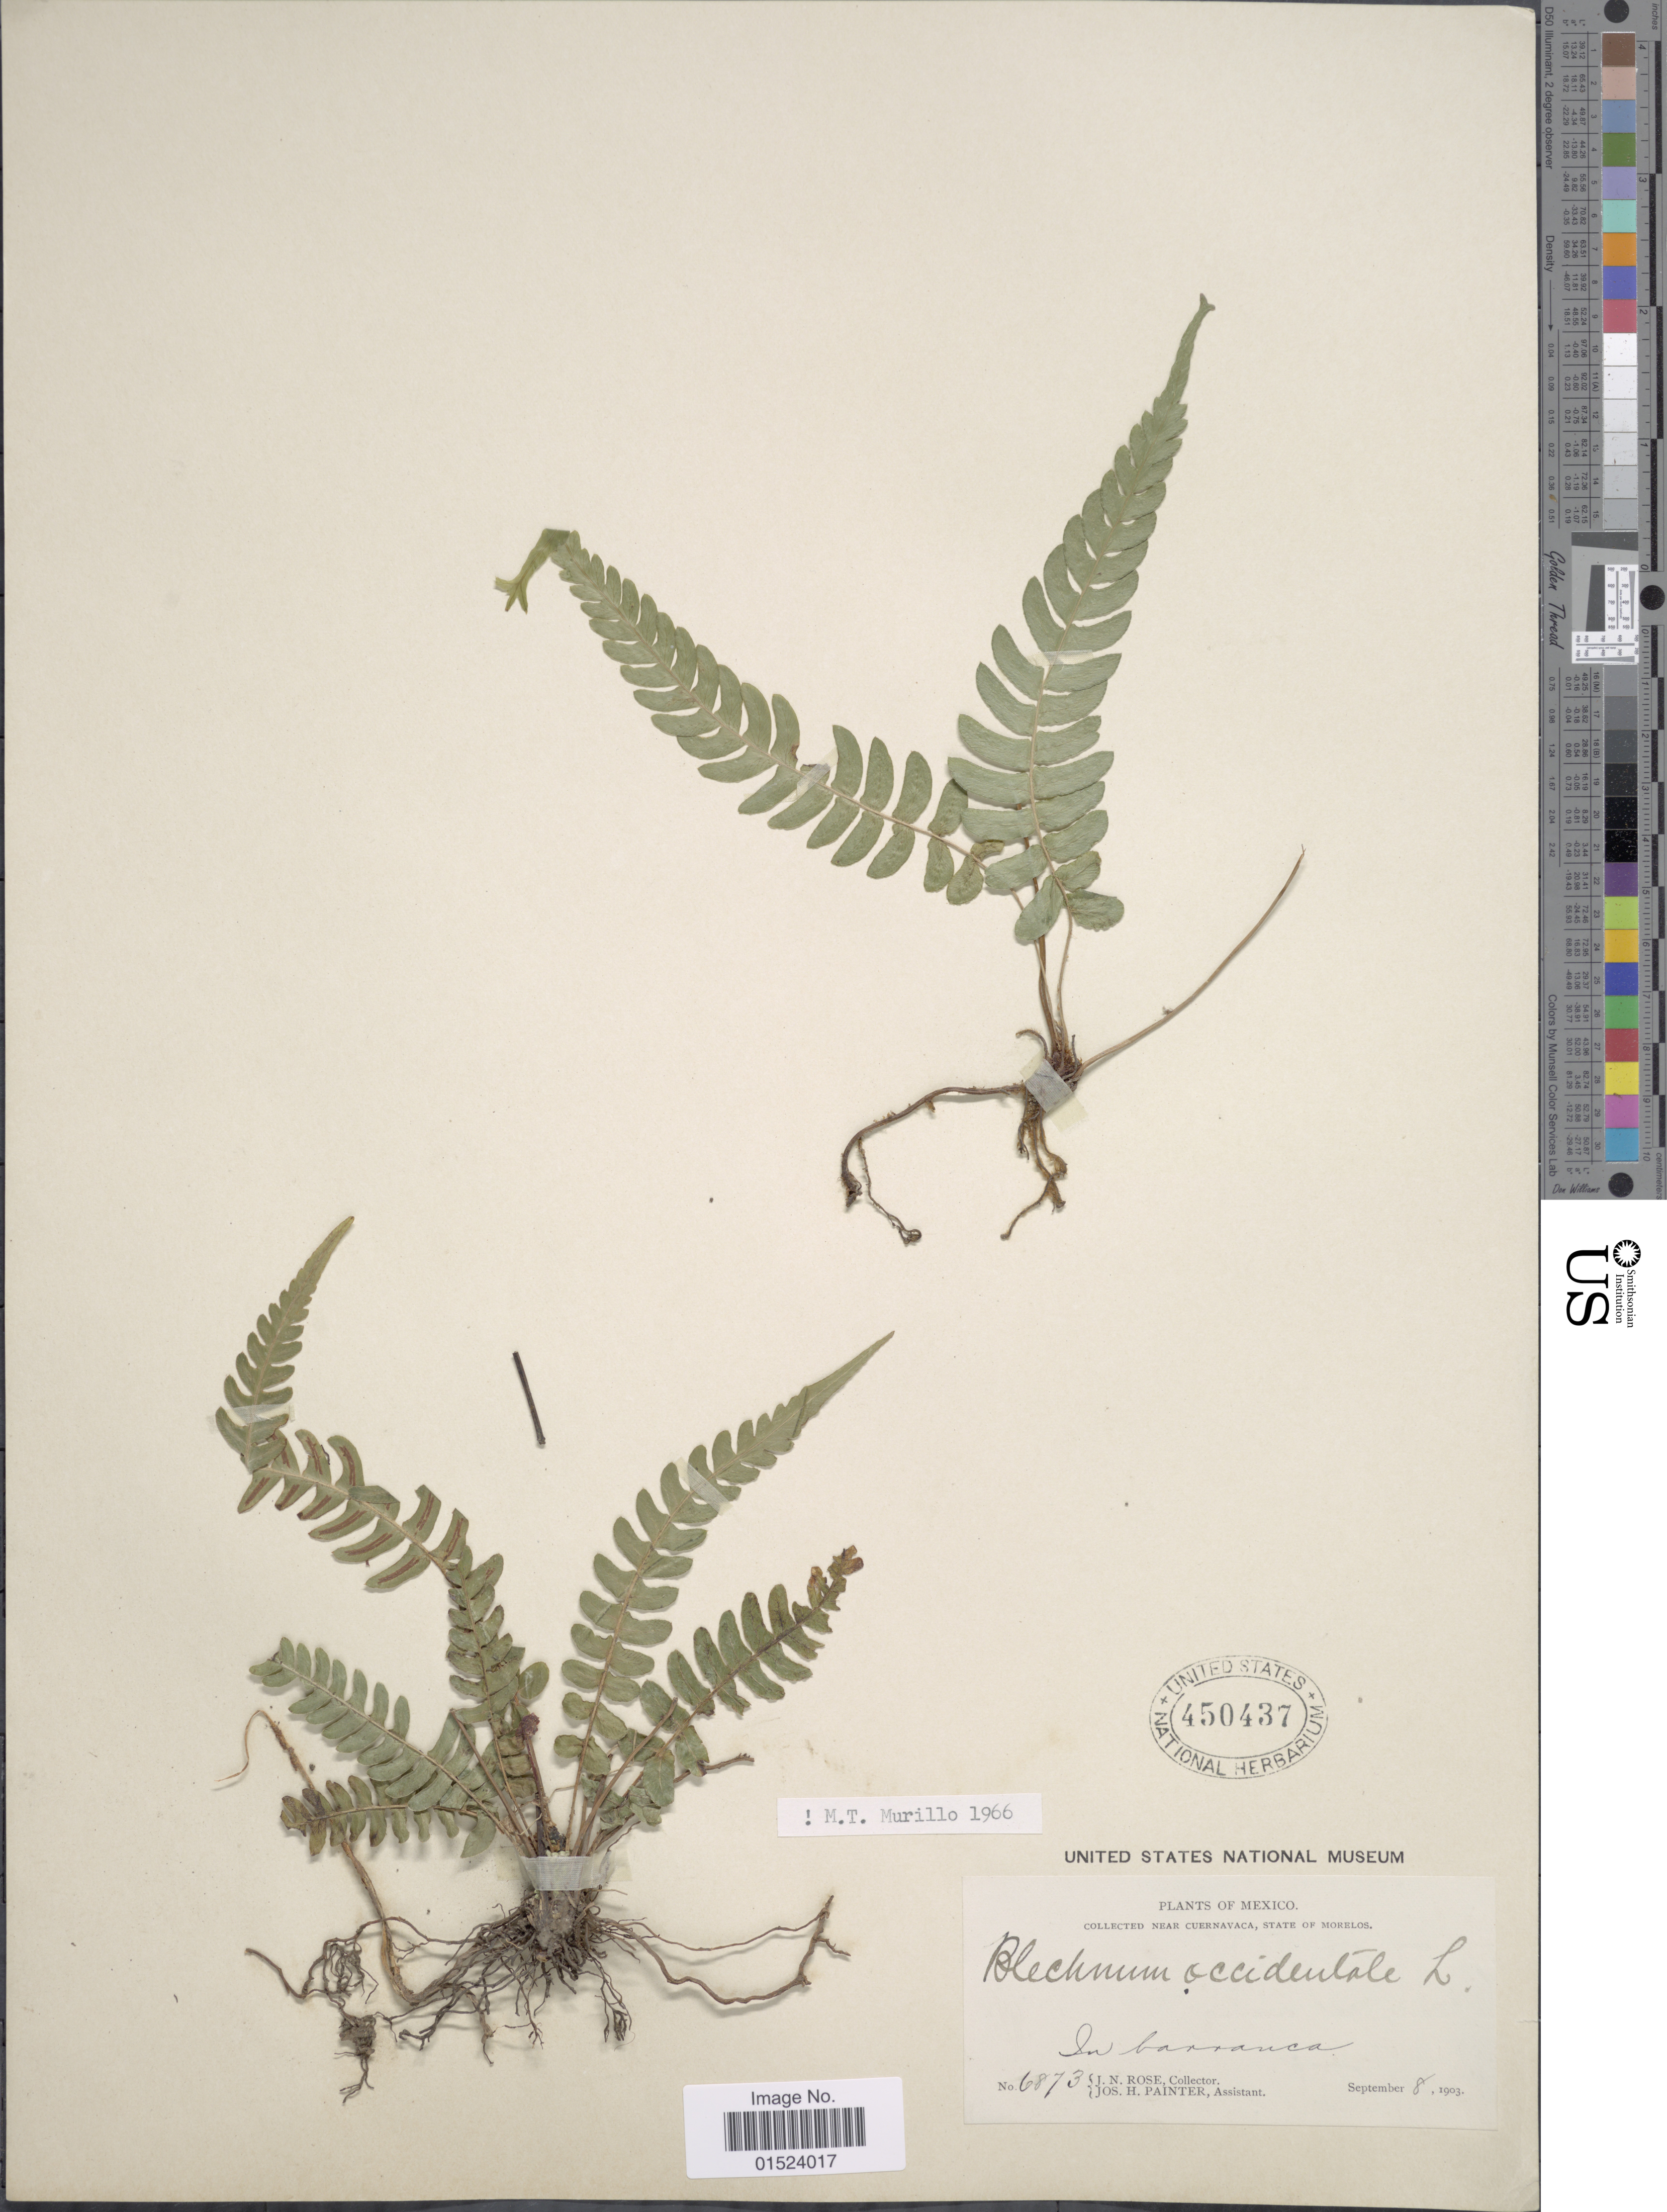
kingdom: Plantae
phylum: Tracheophyta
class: Polypodiopsida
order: Polypodiales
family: Blechnaceae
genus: Blechnum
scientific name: Blechnum glandulosum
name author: Link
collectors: J. N. Rose & J. H. Painter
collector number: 6873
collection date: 1903-09-08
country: Mexico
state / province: Morelos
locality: Near Cuernavaca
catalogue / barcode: US 450437